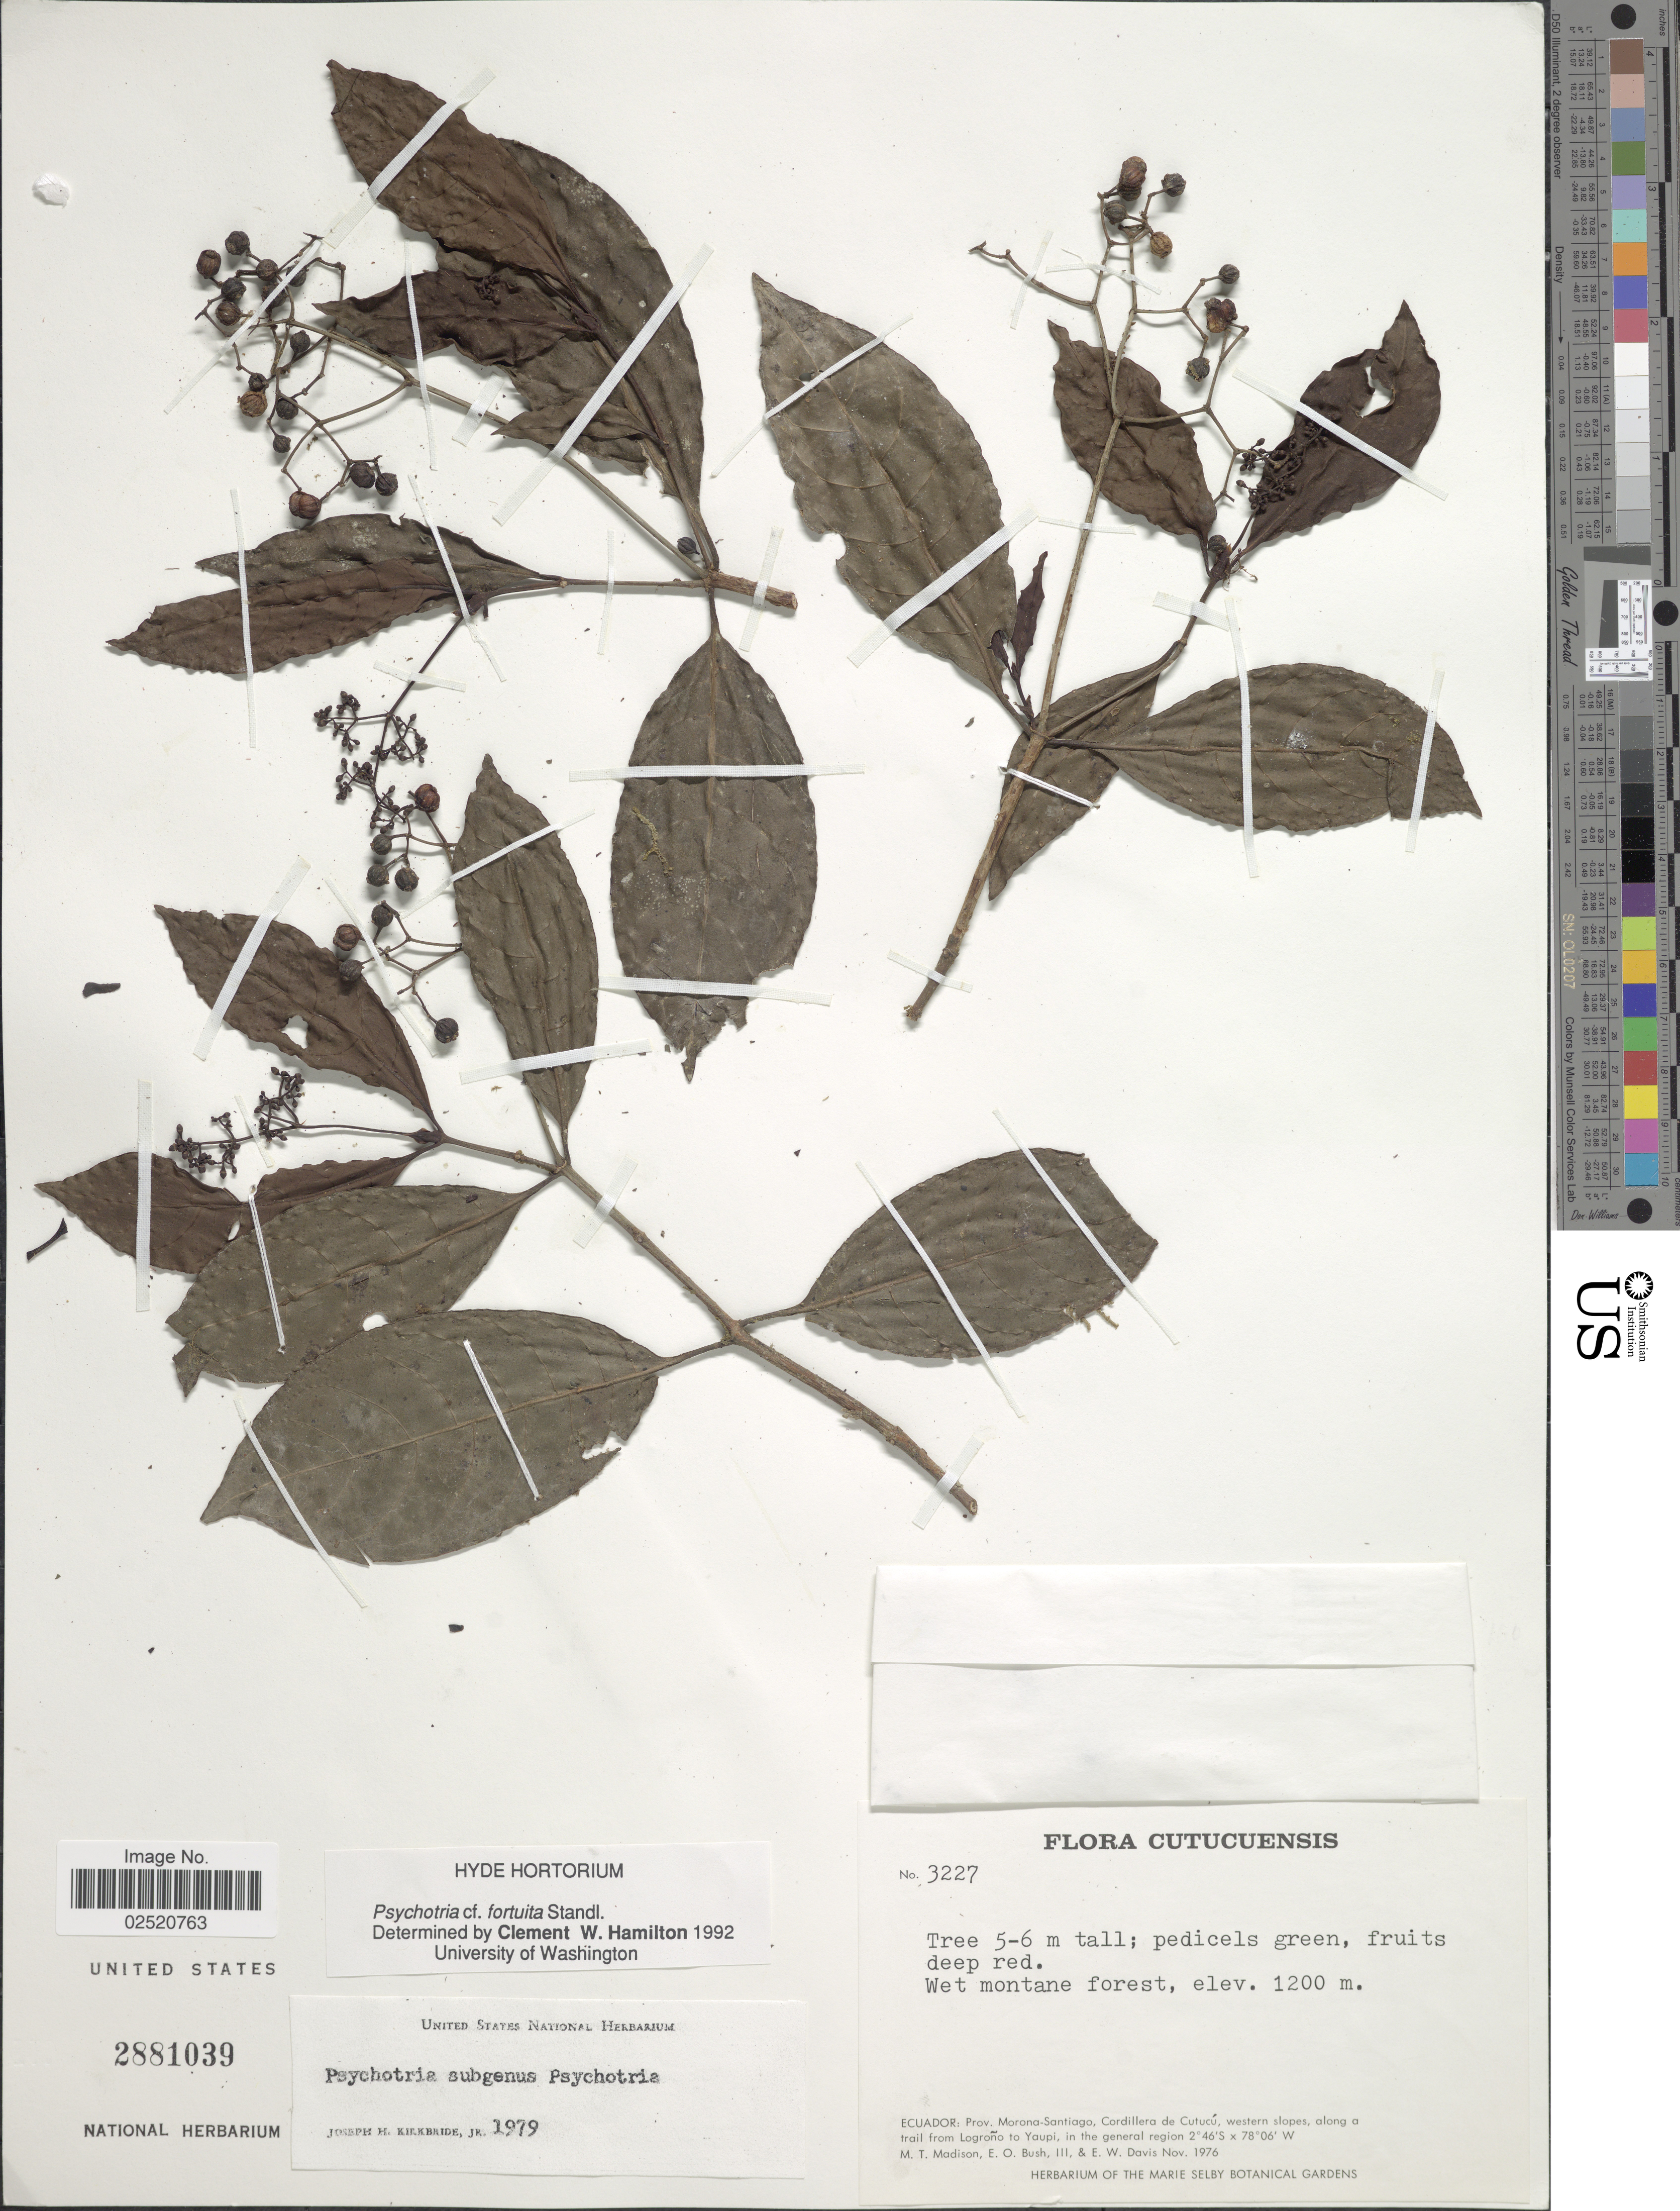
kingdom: Plantae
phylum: Tracheophyta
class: Magnoliopsida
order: Gentianales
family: Rubiaceae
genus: Psychotria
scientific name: Psychotria sp.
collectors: M. T. Madison, E. O. Bush & E. W. Davis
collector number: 3227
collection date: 1976-11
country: Ecuador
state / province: Morona-Santiago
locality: Cutucuensis. Cordillera de Cutucú, western slopes along a trail from Lograño to Yaupi, in the general region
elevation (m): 1200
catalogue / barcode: US 2881039